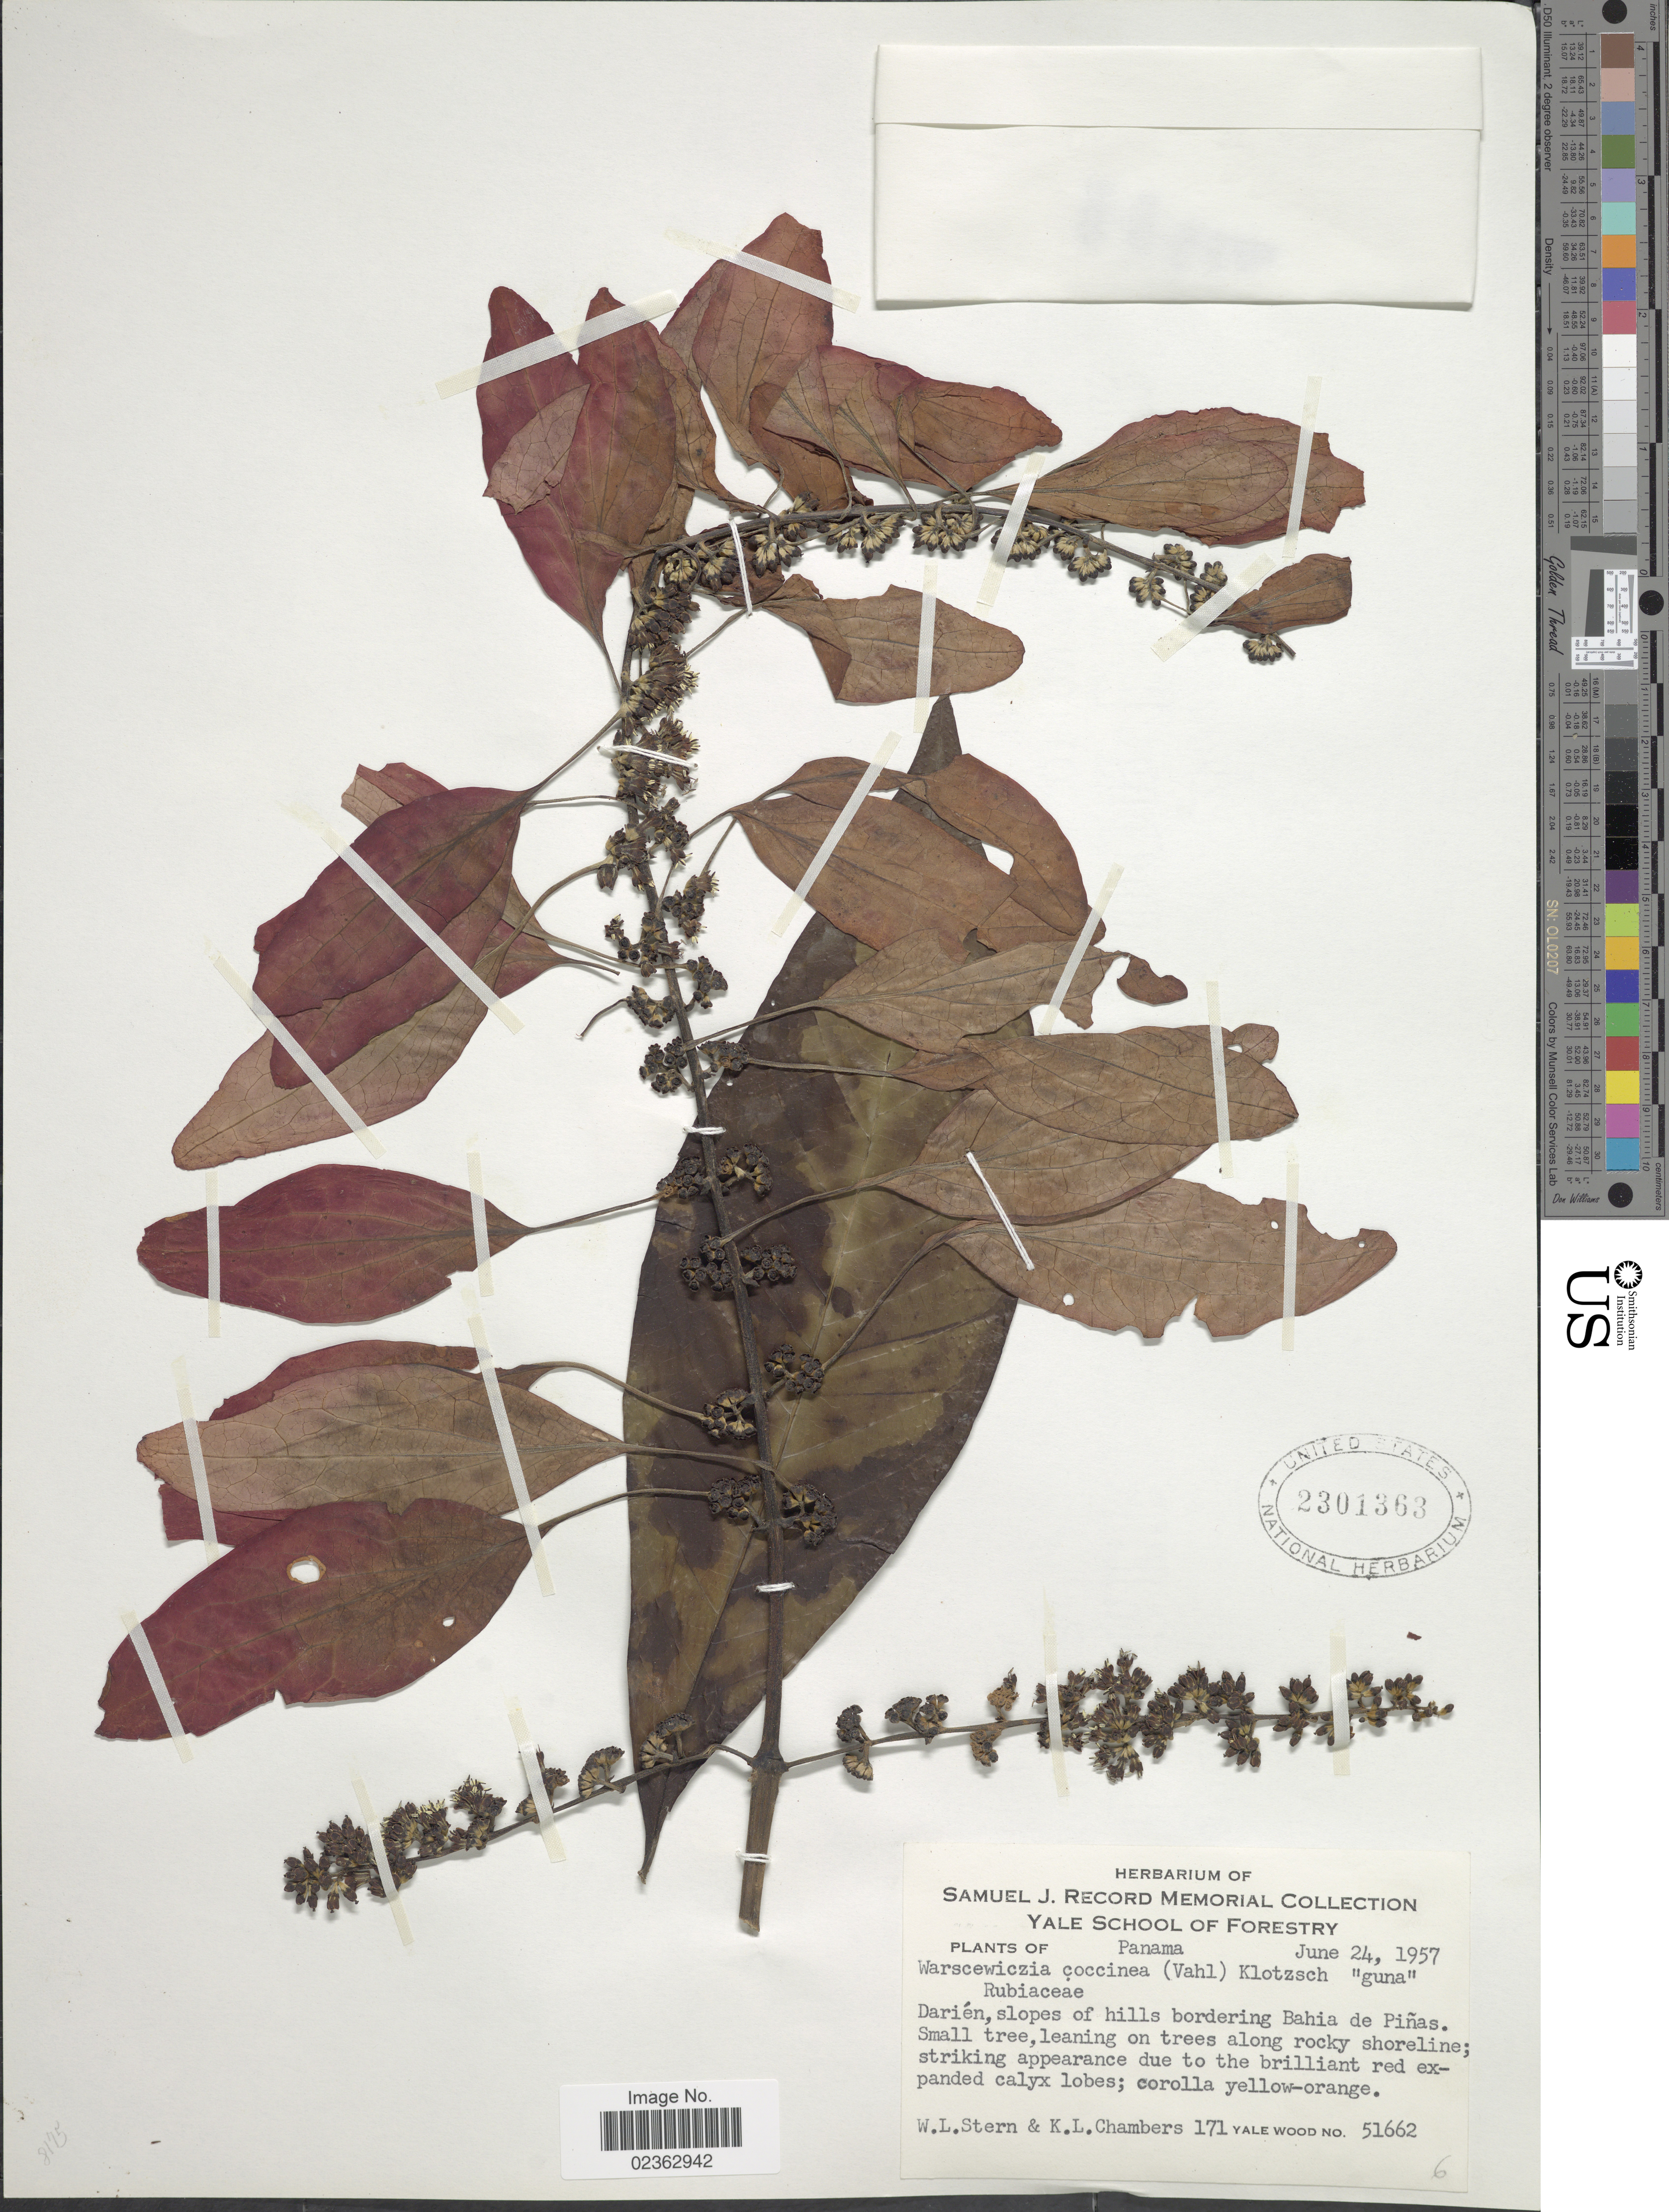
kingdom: Plantae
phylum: Tracheophyta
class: Magnoliopsida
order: Gentianales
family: Rubiaceae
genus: Warszewiczia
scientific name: Warszewiczia coccinea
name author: (Vahl) Klotzsch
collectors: W. L. Stern, K. Chambers & Y. Wood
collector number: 51662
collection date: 1957-06-24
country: Panama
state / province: Darién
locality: Slopes of hills bordering Bahia de Pinas, leaning on trees along rocky shoreline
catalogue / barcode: US 2301363